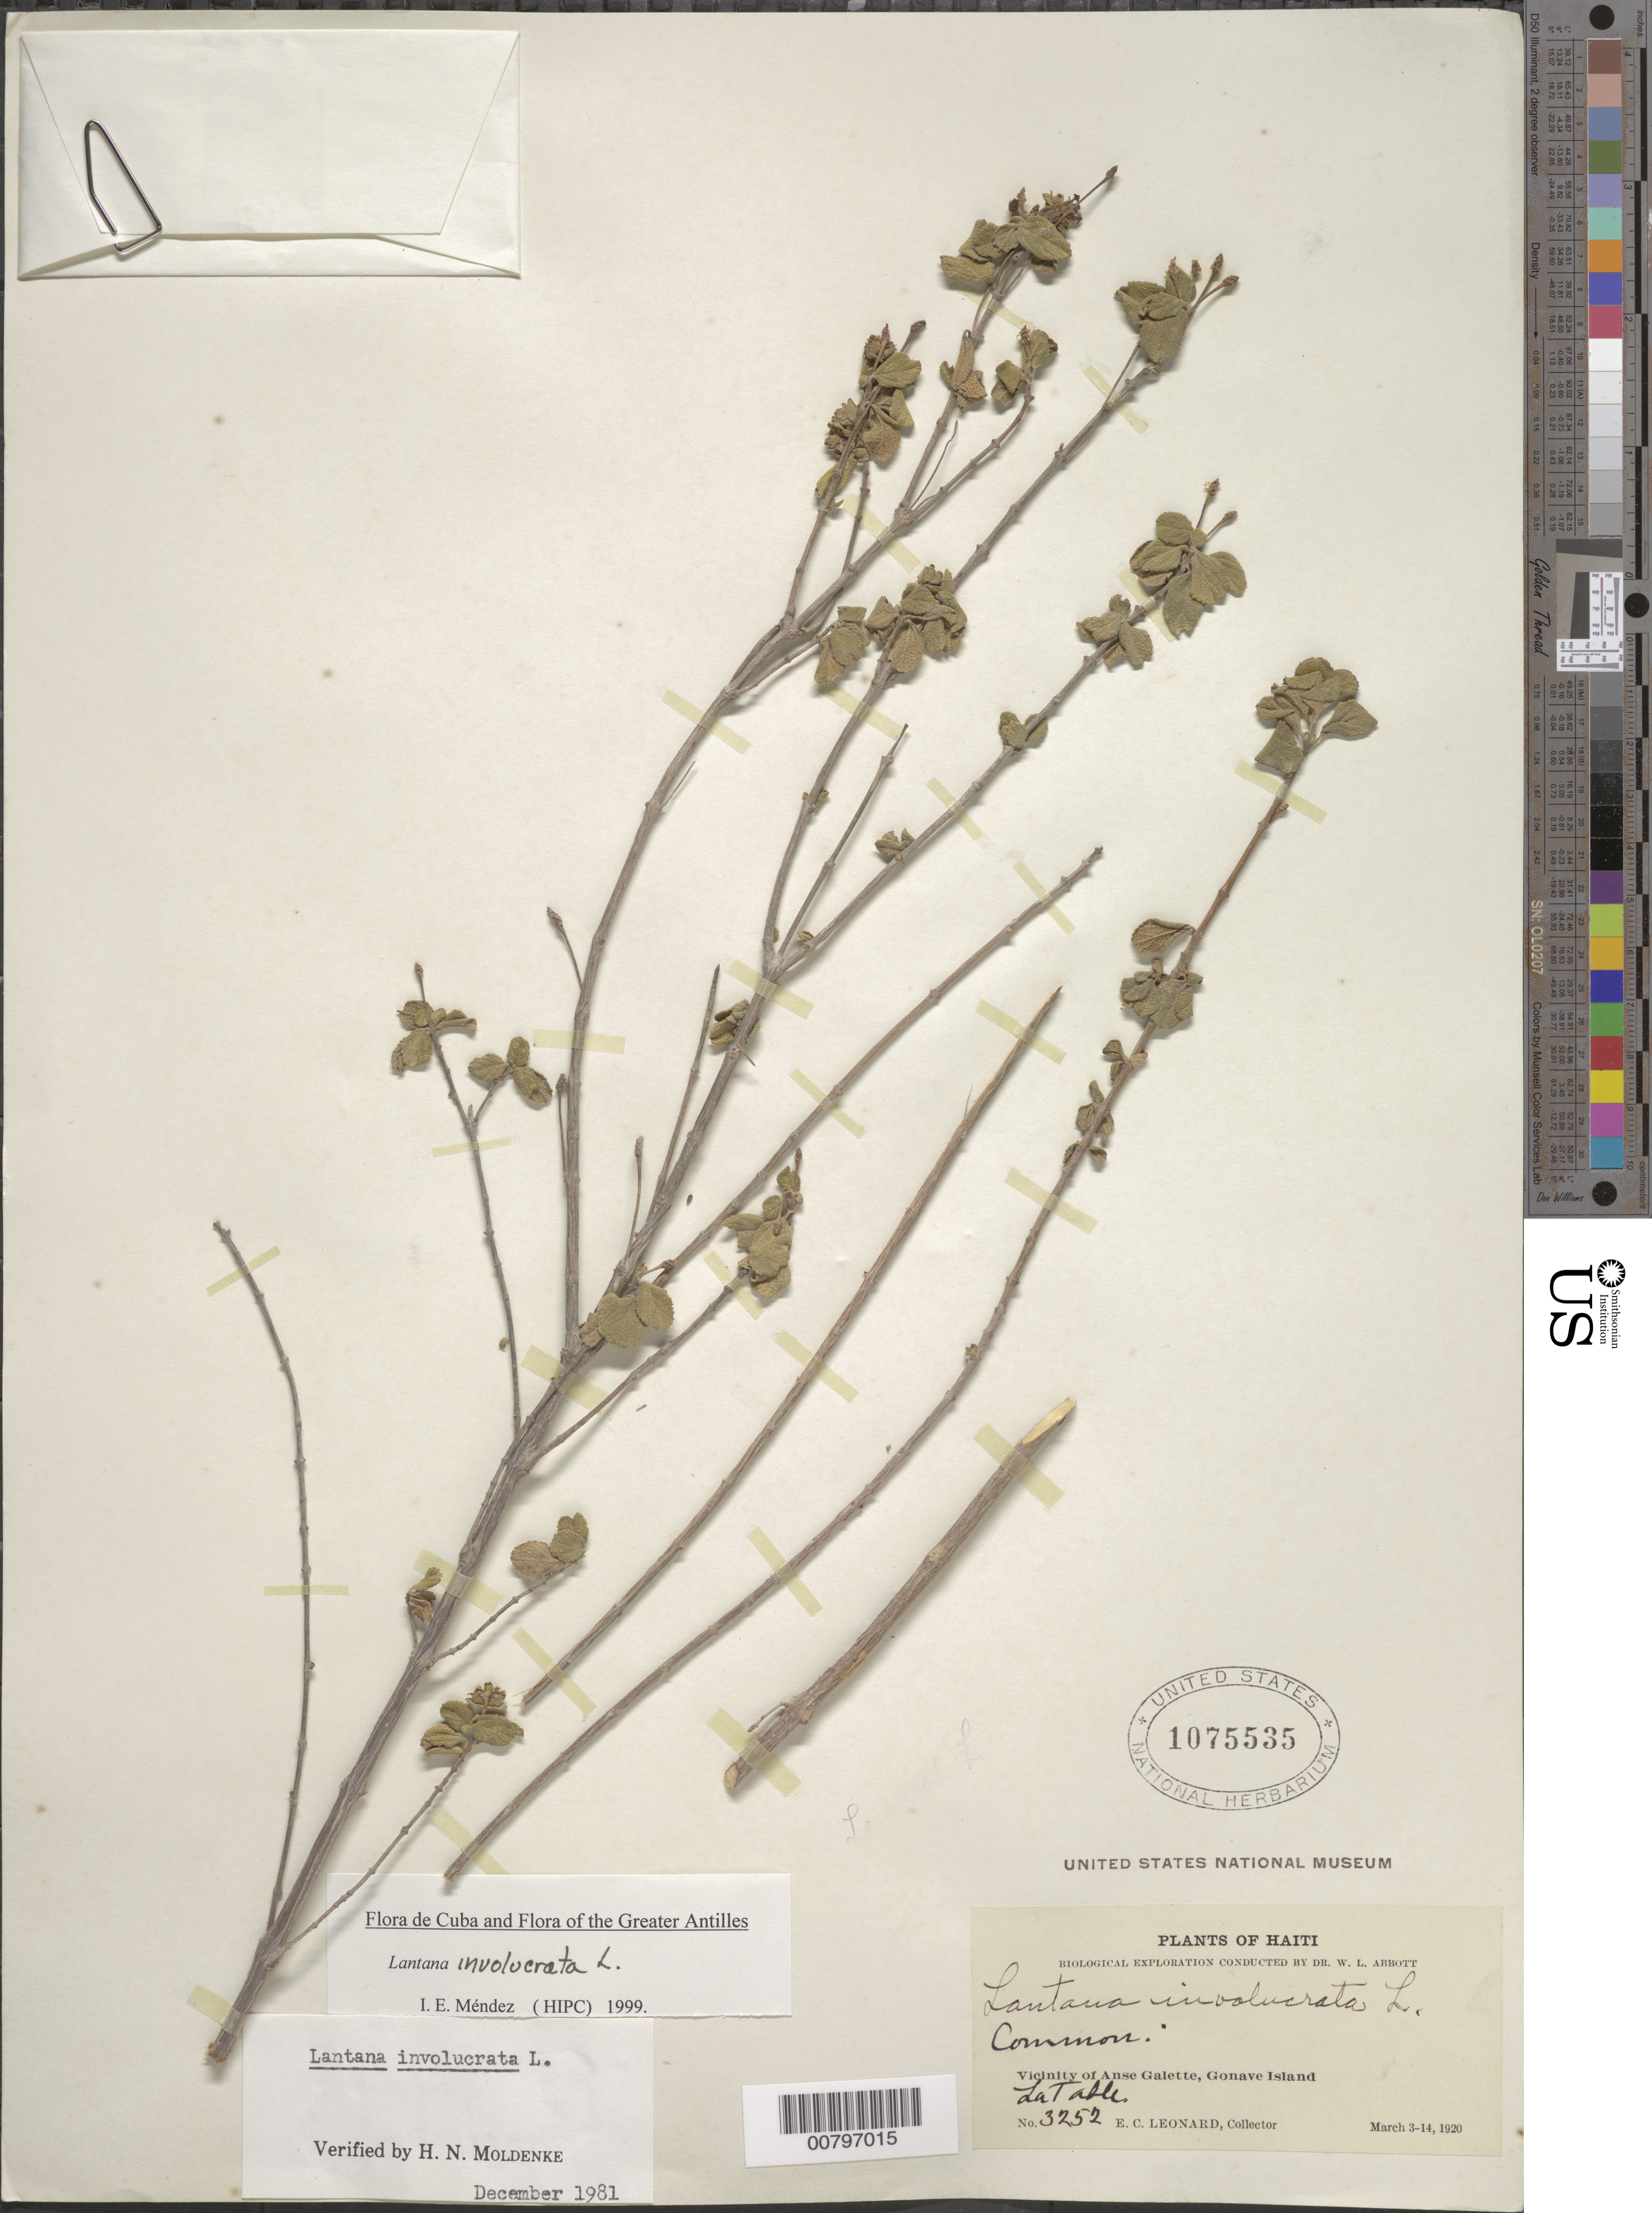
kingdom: Plantae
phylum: Tracheophyta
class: Magnoliopsida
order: Lamiales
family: Verbenaceae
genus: Lantana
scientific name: Lantana involucrata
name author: L.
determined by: Méndez, Isidro E., (HIPC)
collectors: E. C. Leonard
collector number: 3252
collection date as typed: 03 Mar 1920 to 14 Mar 1920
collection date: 1920-03-03/1920-03-14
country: Haiti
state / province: Ouest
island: Île de la Gonâve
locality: Vicinity of Anse Galette, La Table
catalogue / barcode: US 1075535